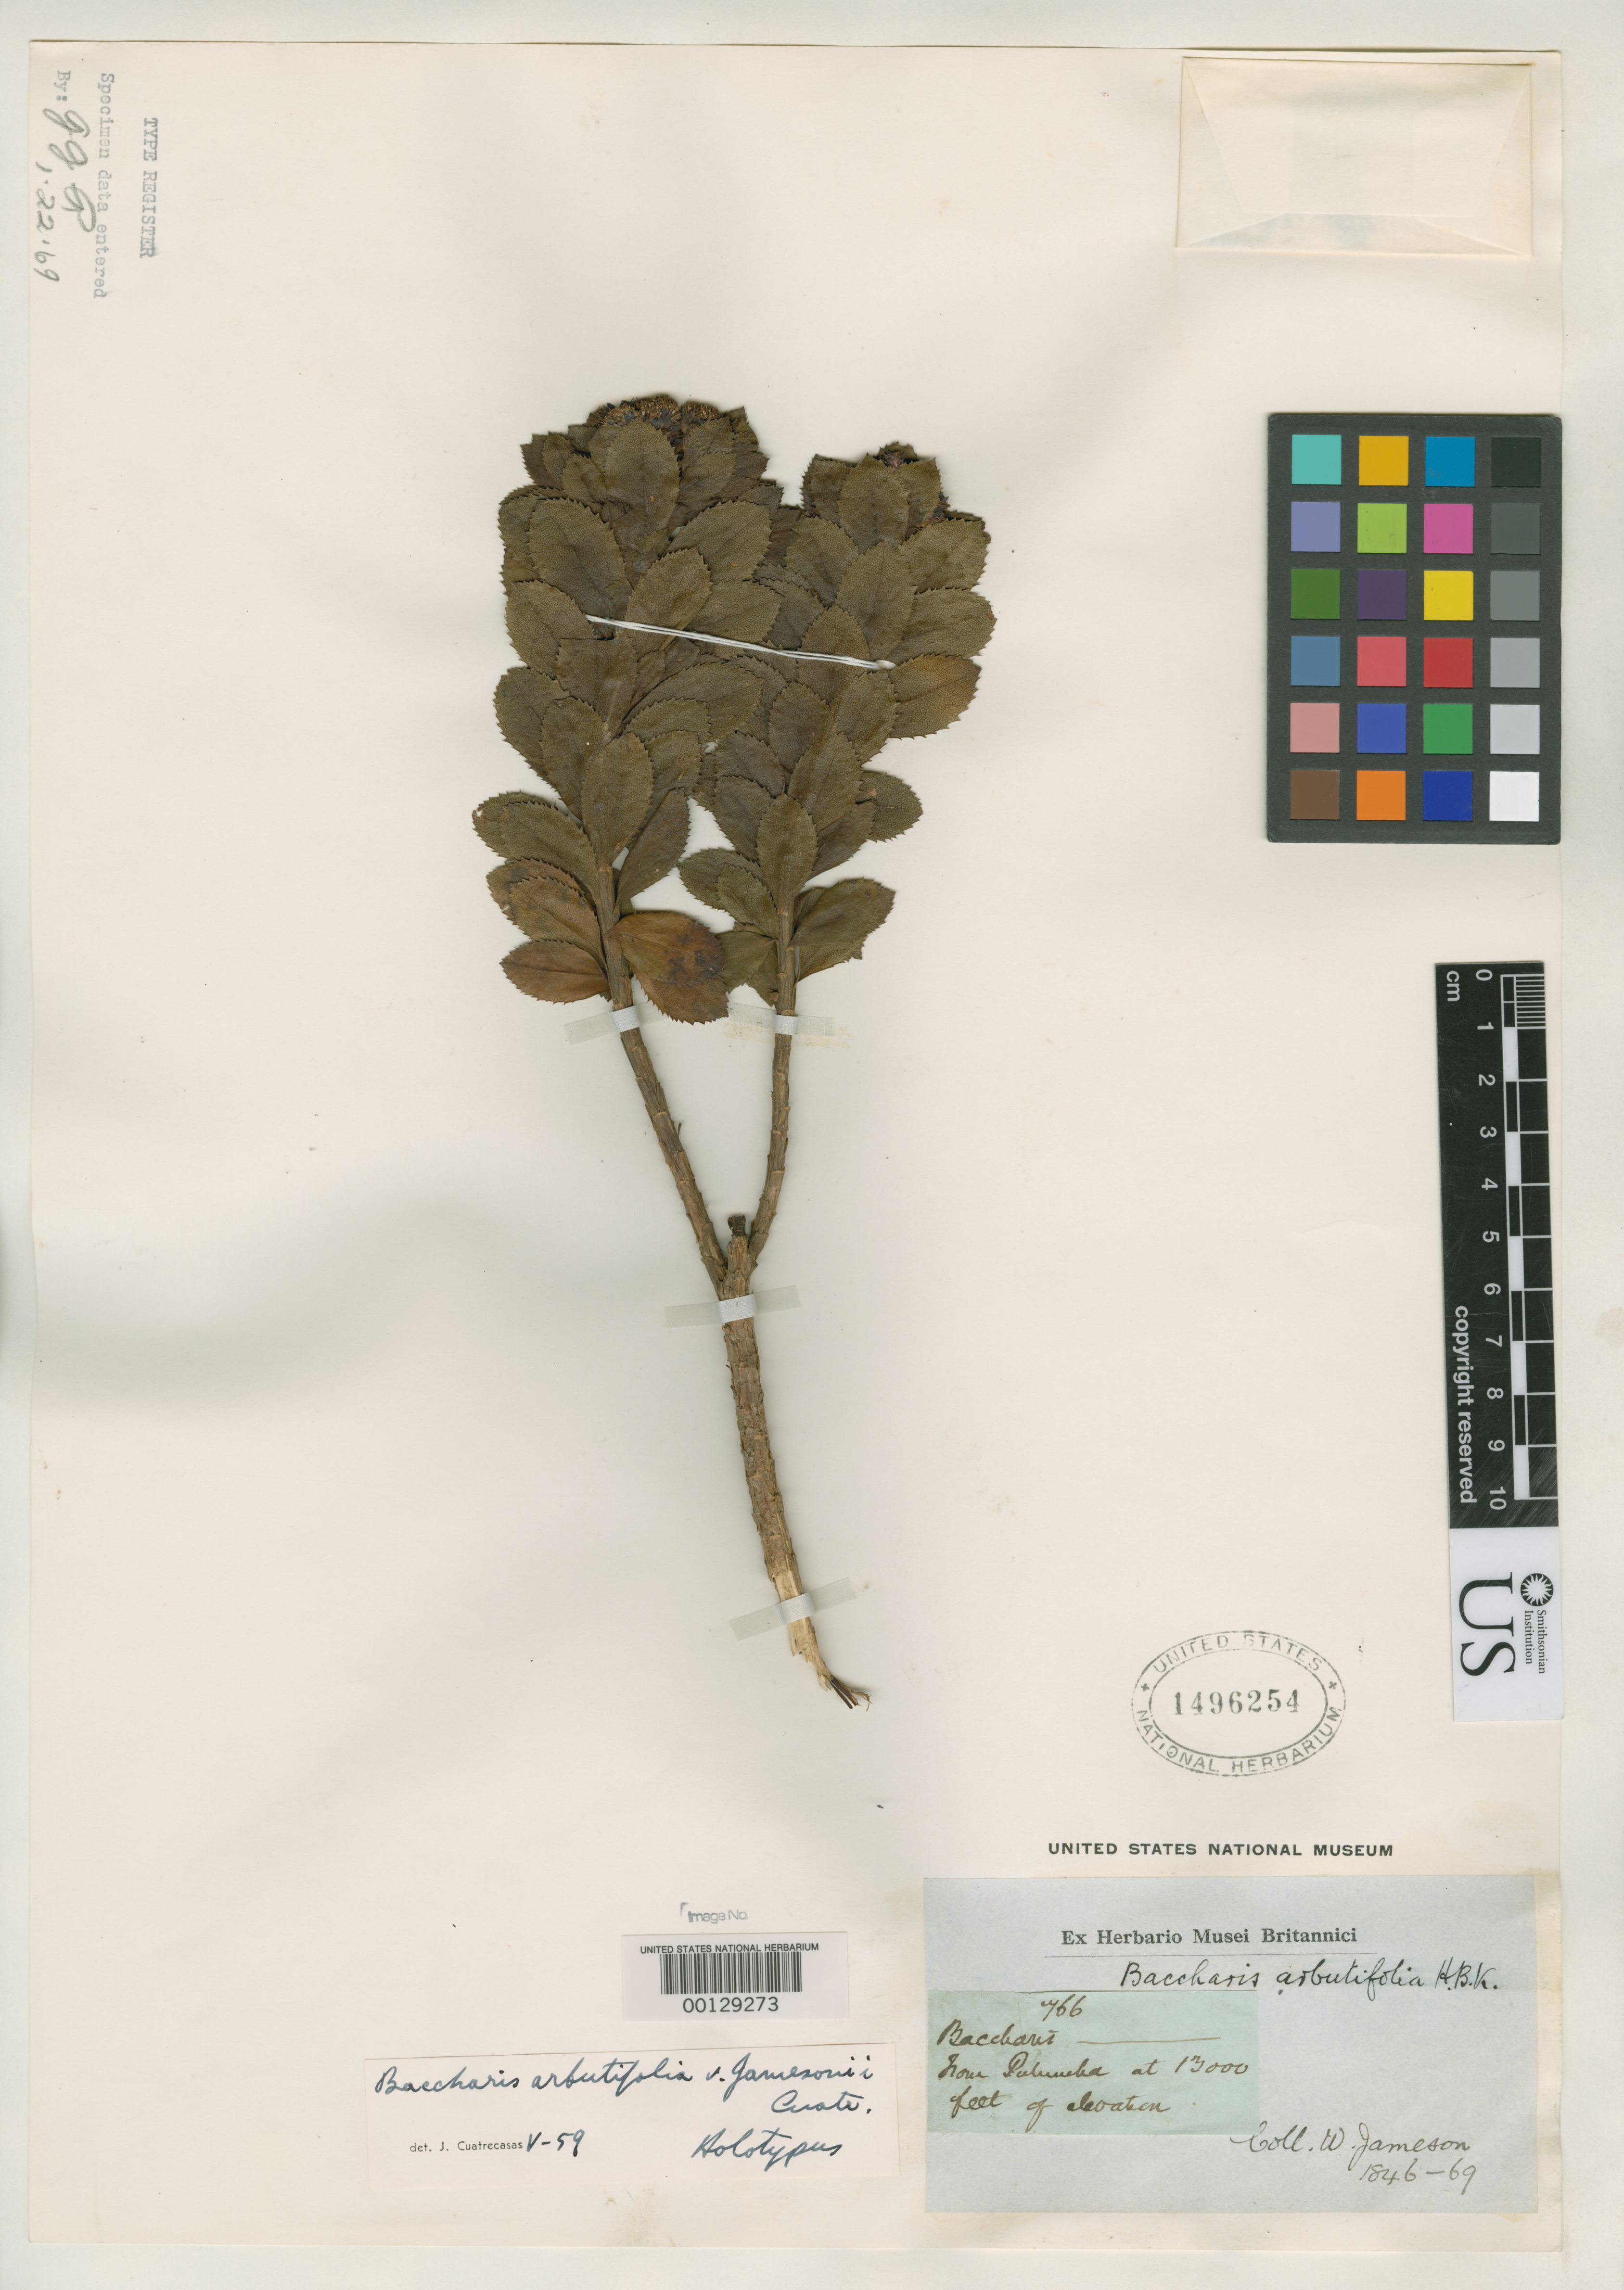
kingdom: Plantae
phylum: Tracheophyta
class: Magnoliopsida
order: Asterales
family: Asteraceae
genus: Baccharis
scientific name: Baccharis arbutifolia var. jamesonii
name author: Cuatrec.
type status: Holotype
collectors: W. Jameson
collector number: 766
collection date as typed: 1869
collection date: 1869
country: Ecuador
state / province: Pichincha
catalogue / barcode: US 1496254